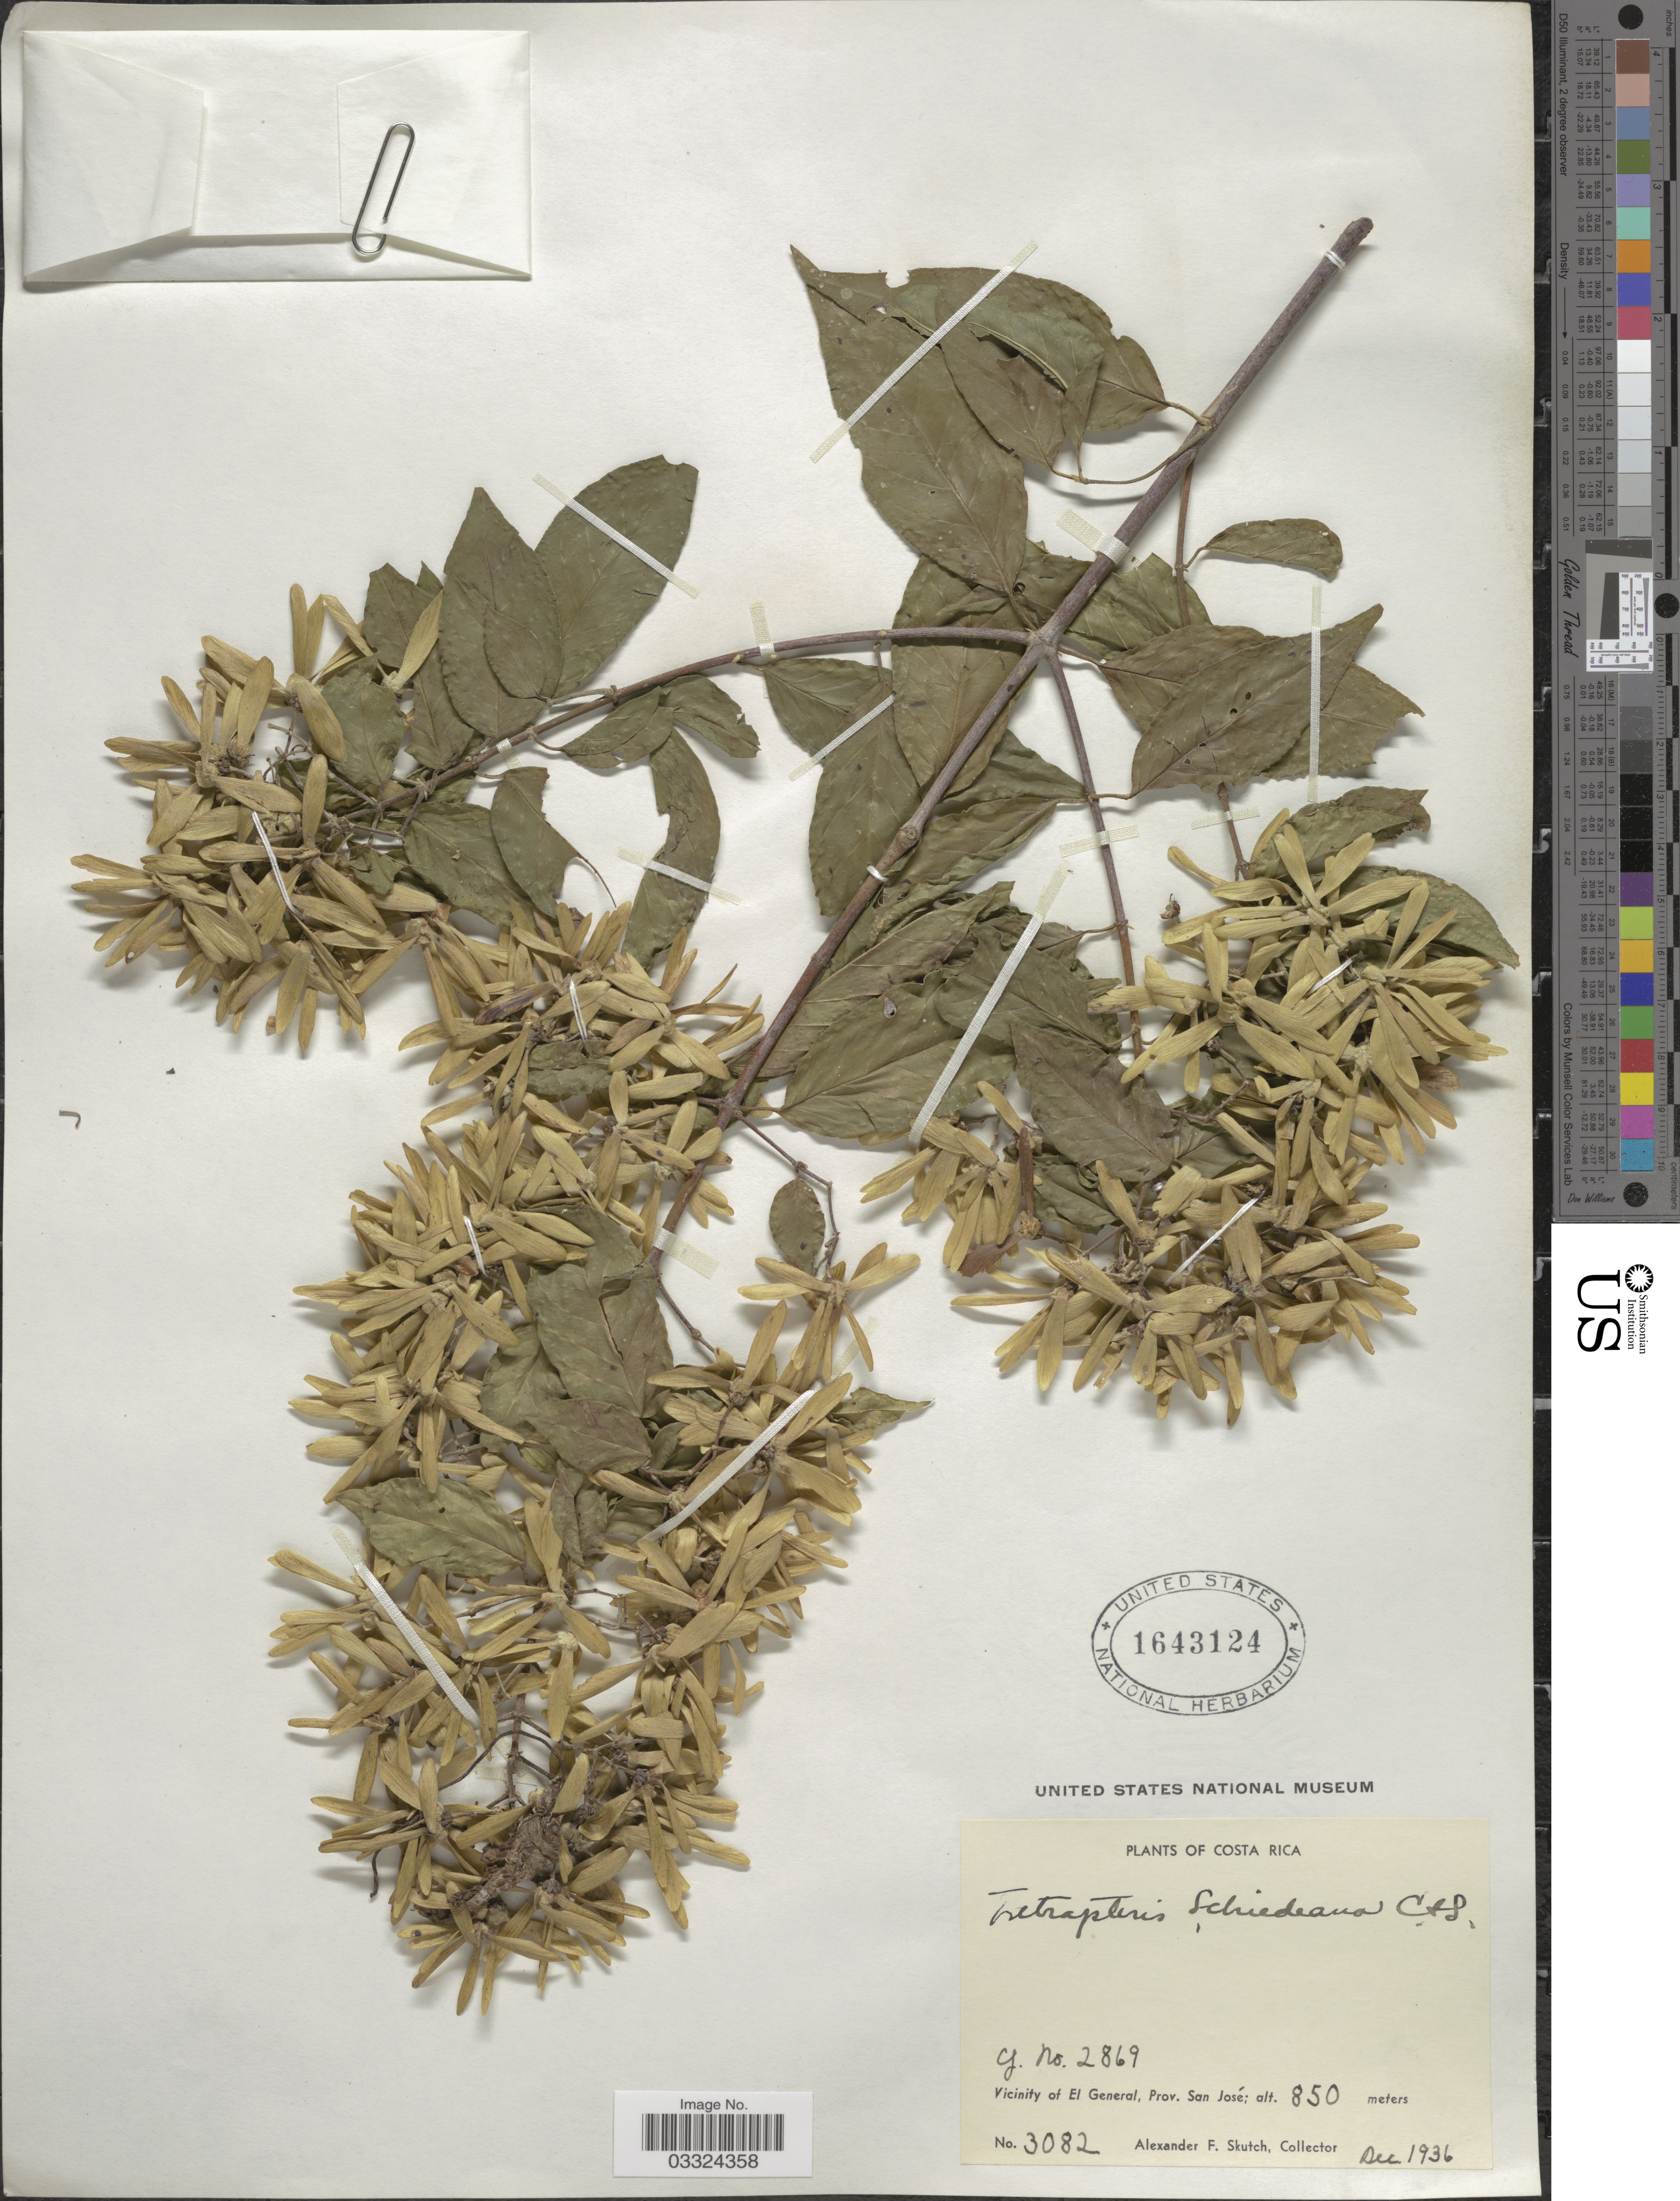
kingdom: Plantae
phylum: Tracheophyta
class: Magnoliopsida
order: Malpighiales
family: Malpighiaceae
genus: Tetrapterys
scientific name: Tetrapterys schiedeana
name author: Schltdl. & Cham.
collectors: A. F. Skutch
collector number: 3082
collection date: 1936-12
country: Costa Rica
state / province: San José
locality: Vicinity of El General.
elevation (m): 850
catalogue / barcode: US 1643124